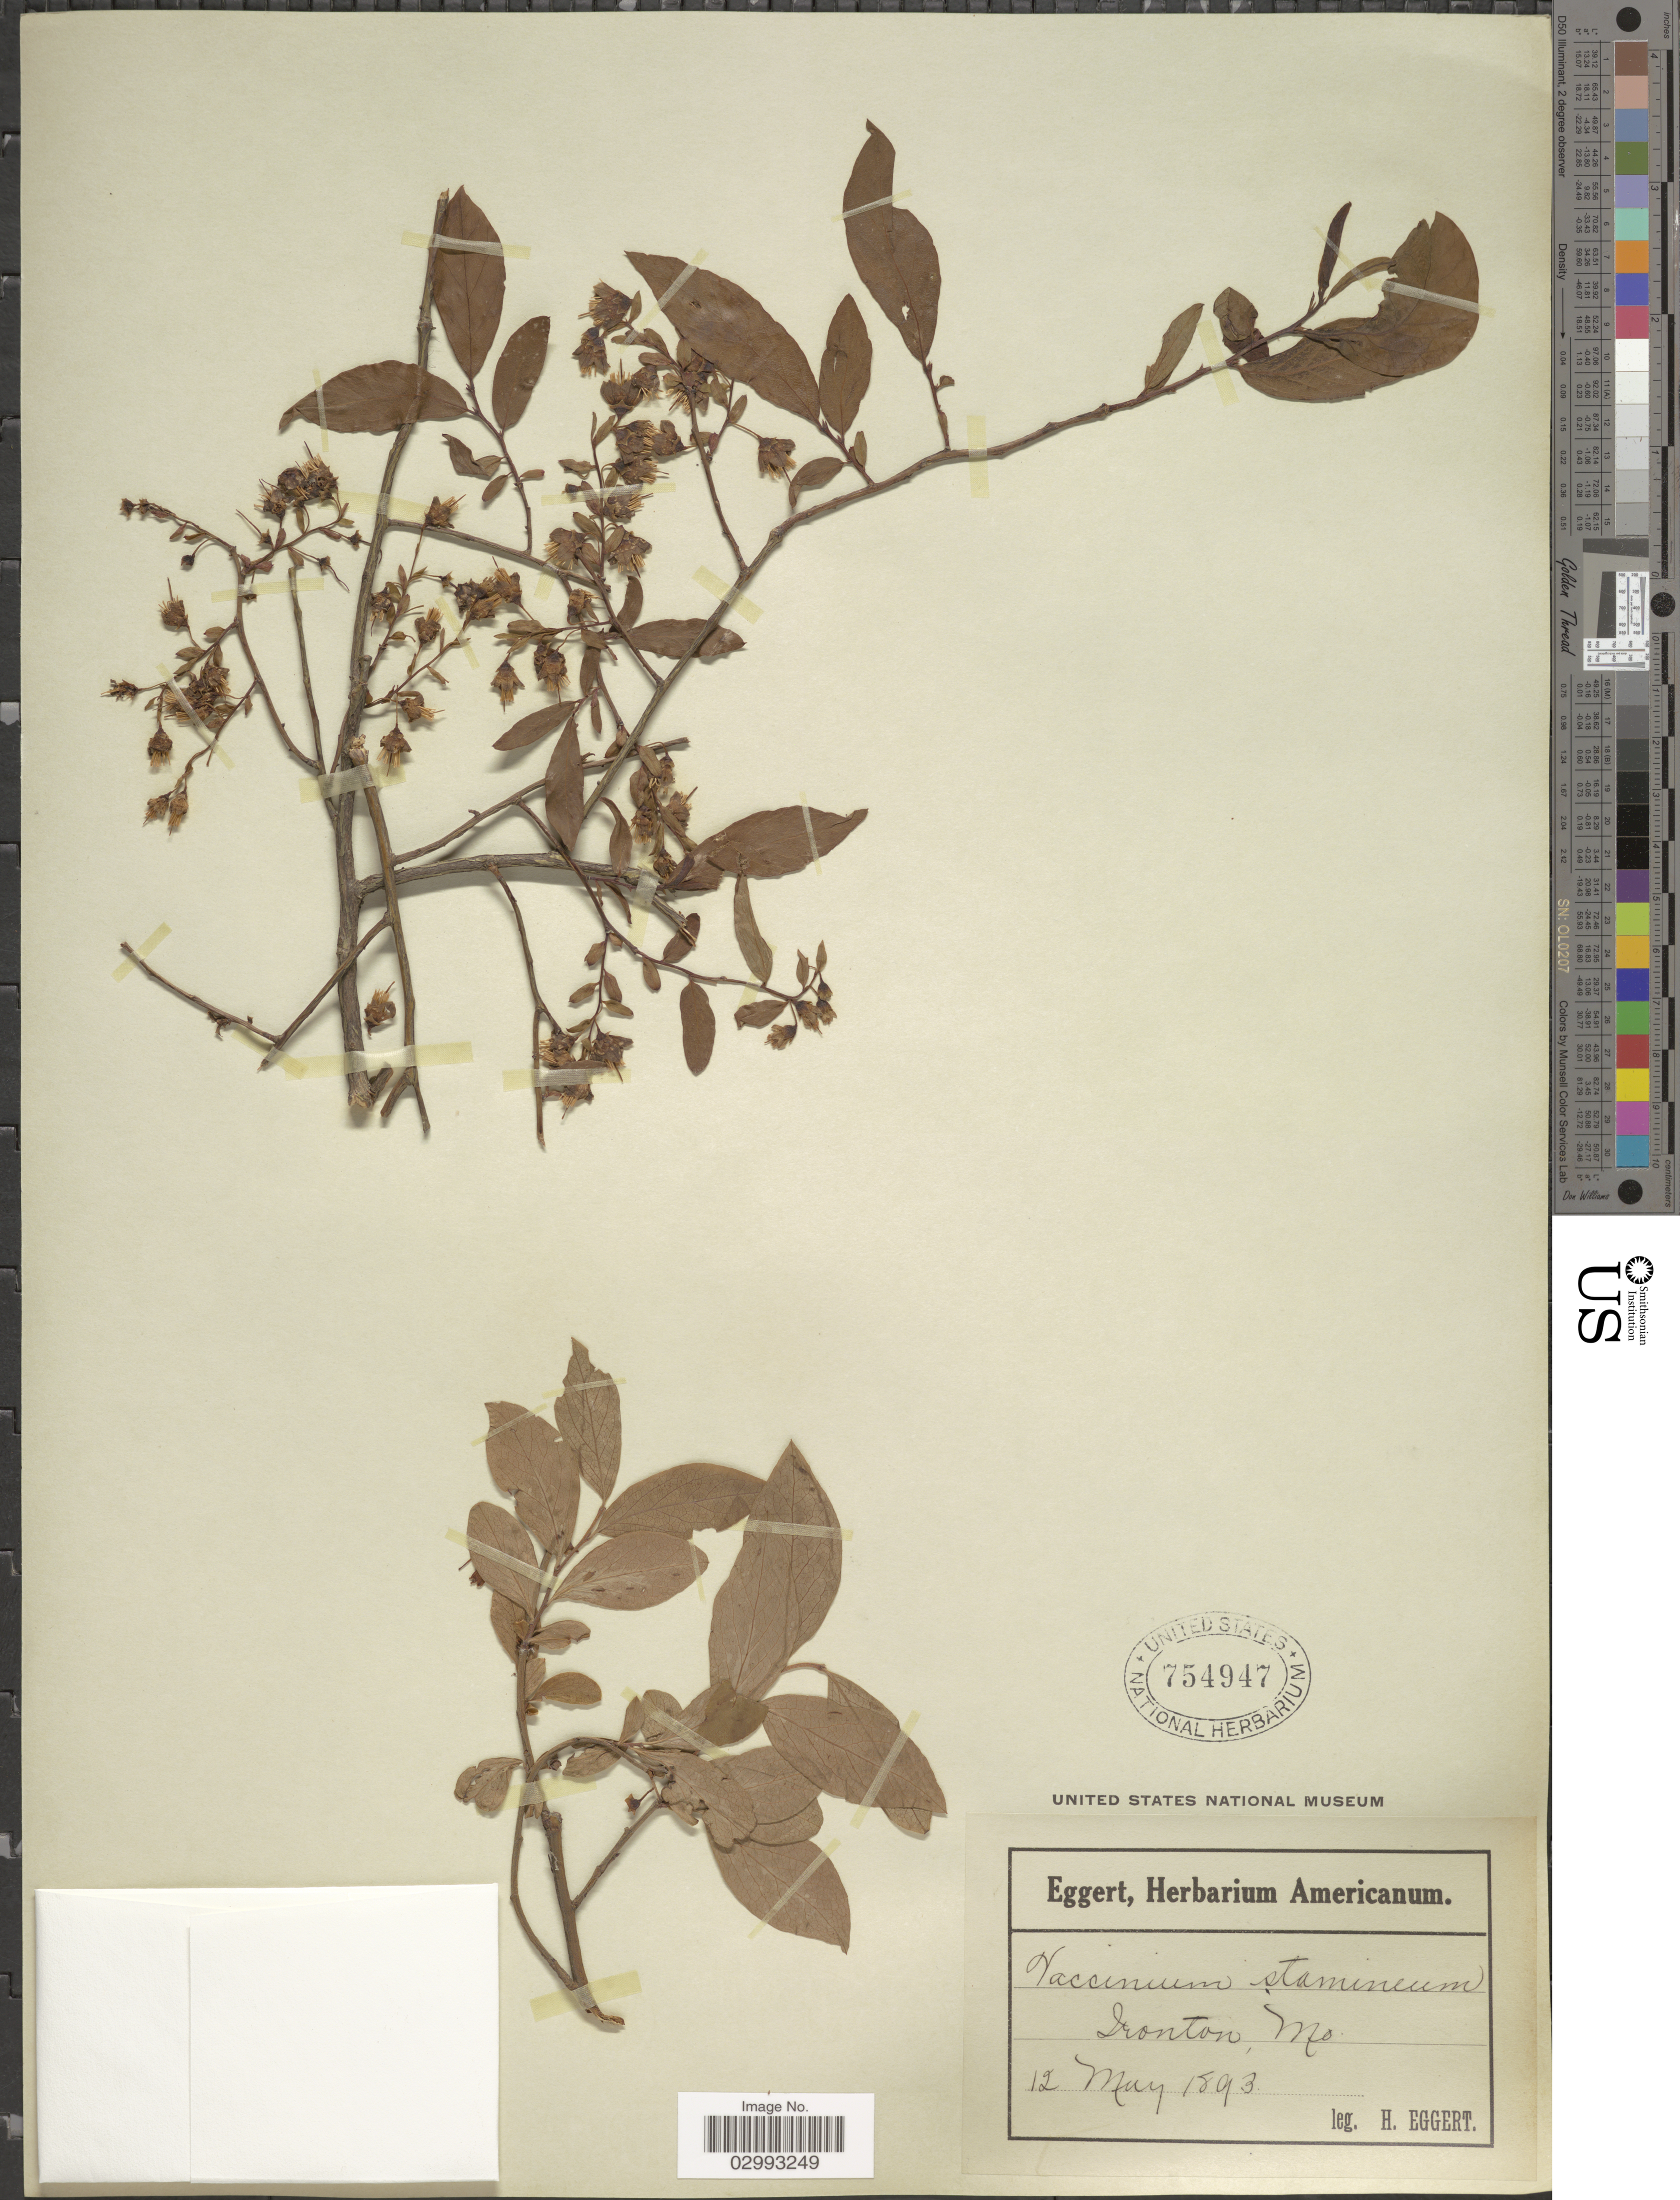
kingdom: Plantae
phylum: Tracheophyta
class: Magnoliopsida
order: Ericales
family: Ericaceae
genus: Polycodium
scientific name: Polycodium neglectum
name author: Small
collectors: H. Eggert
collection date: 1893-05-12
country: United States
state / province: Missouri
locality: Ironton.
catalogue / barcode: US 754947